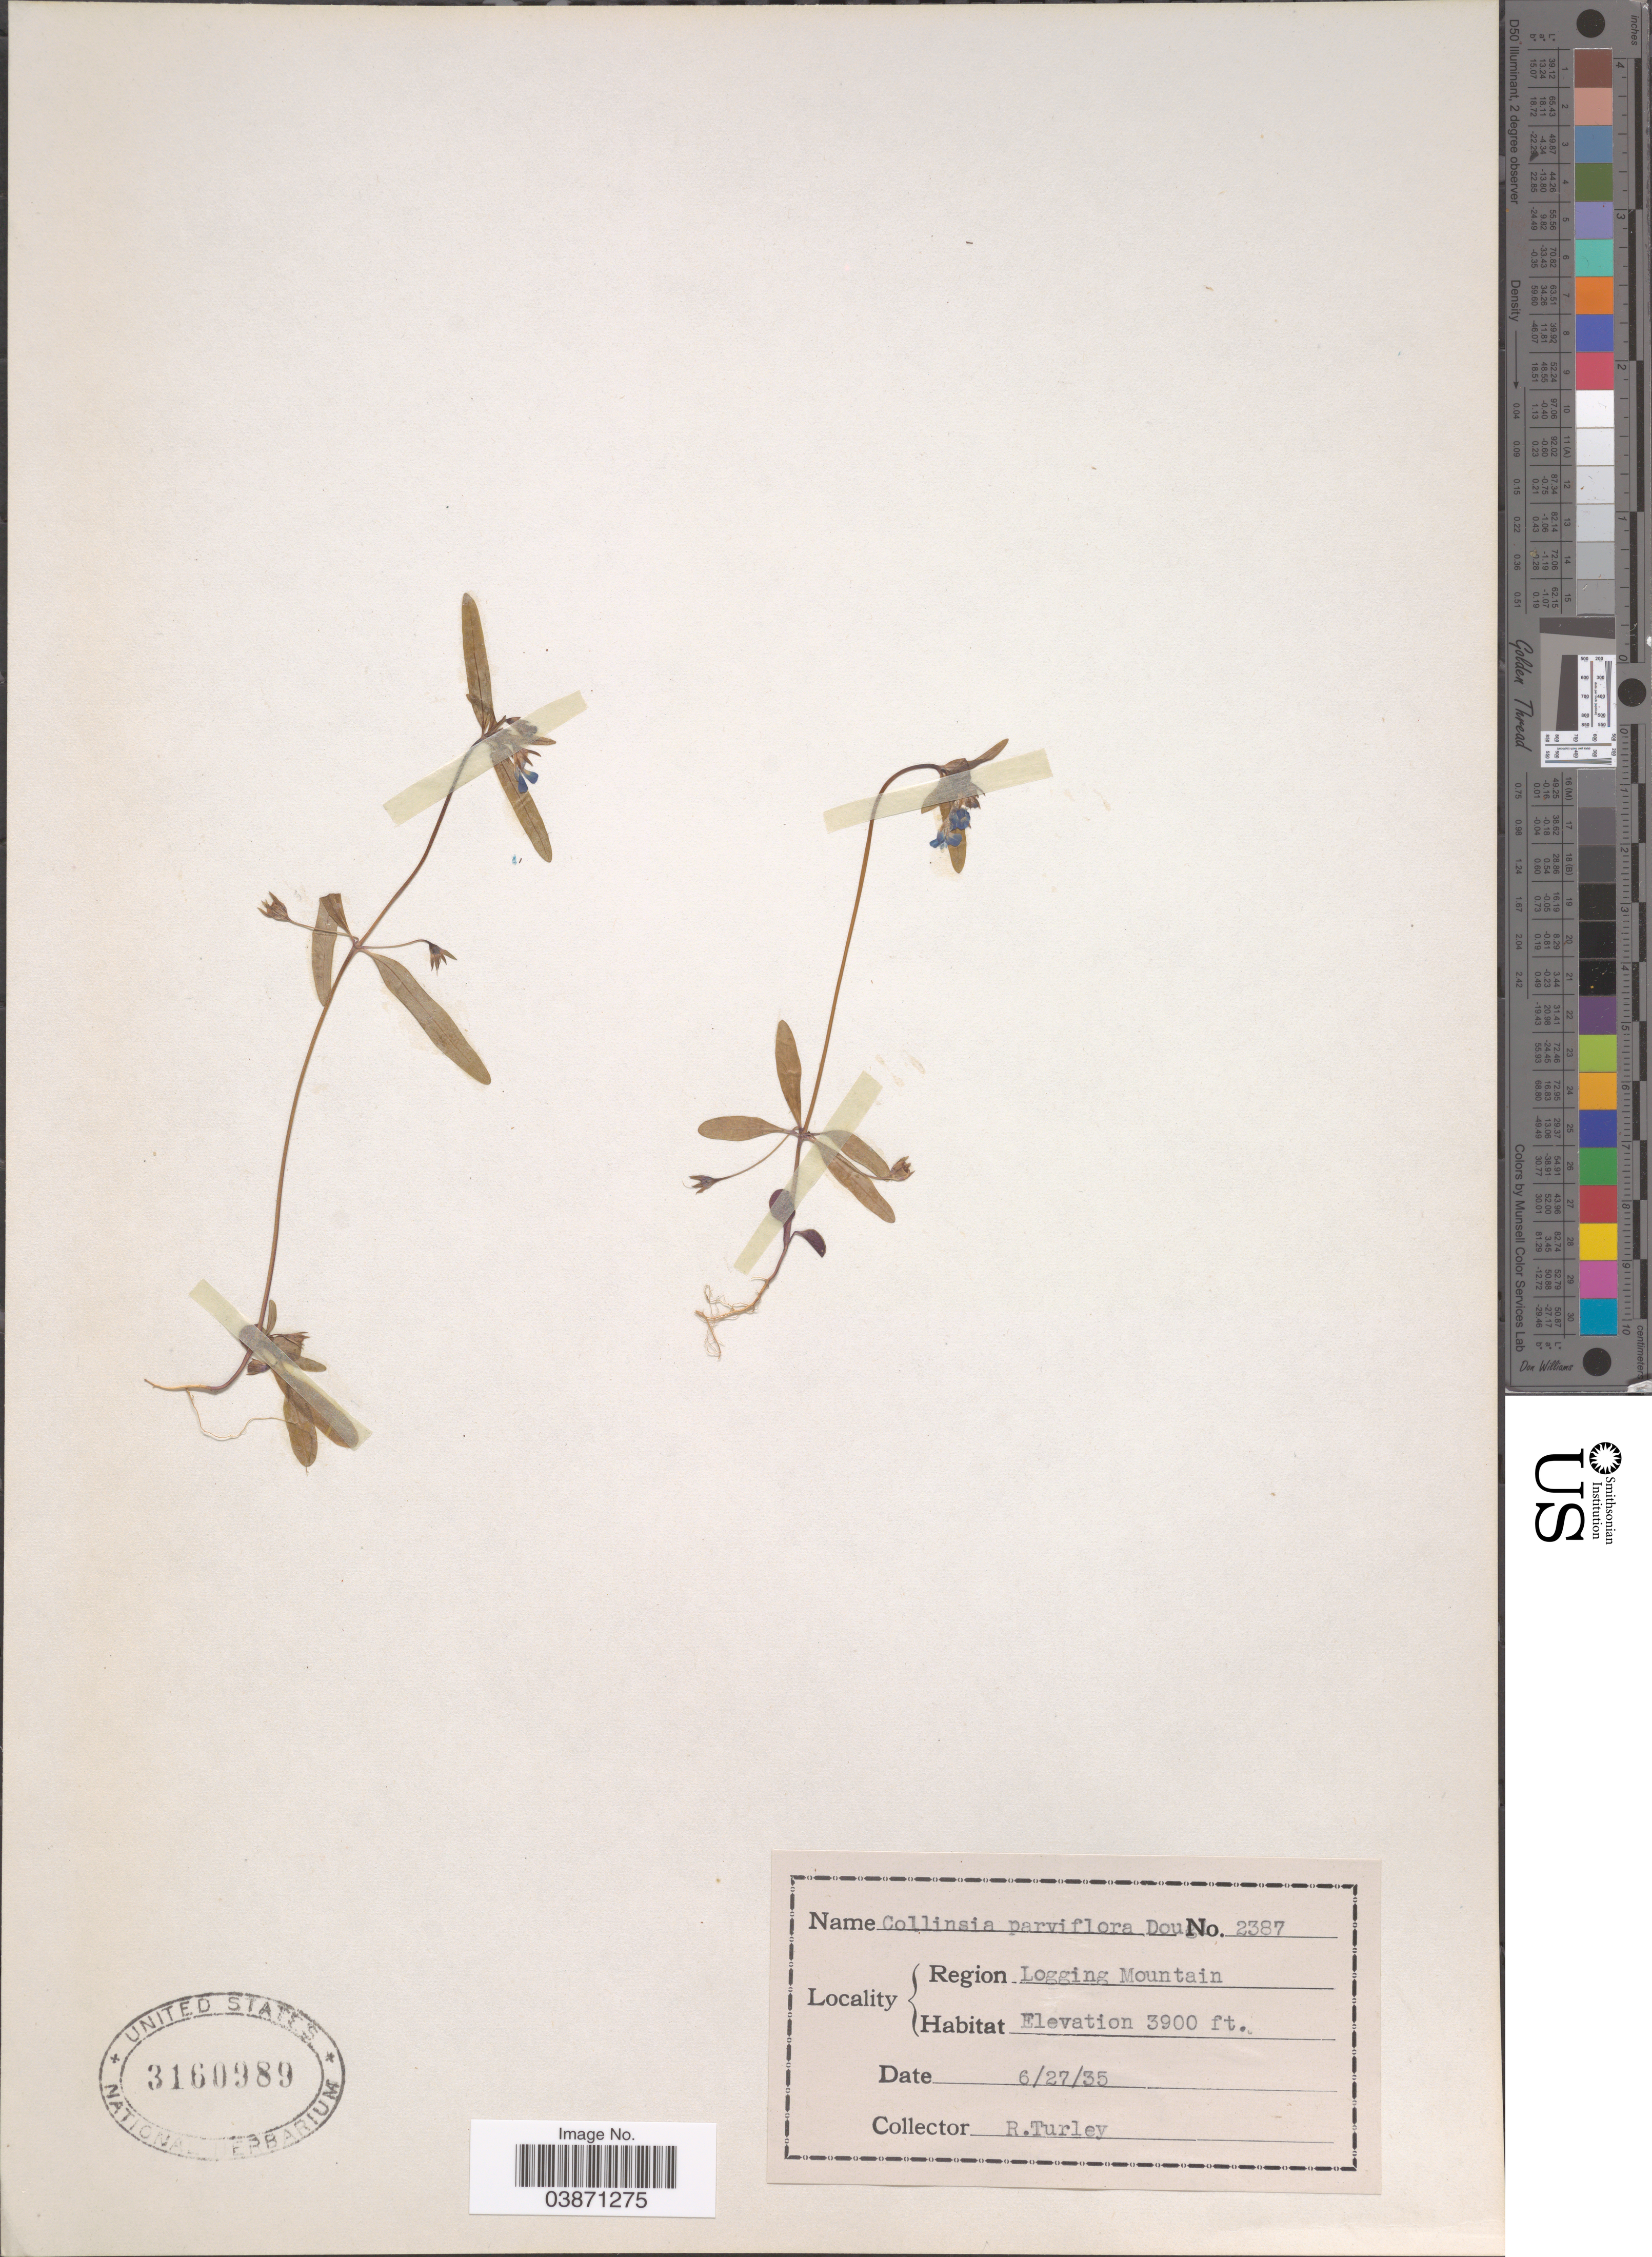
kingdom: Plantae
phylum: Tracheophyta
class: Magnoliopsida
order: Lamiales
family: Plantaginaceae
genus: Collinsia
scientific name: Collinsia parviflora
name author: Douglas ex Lindl.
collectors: R. Turley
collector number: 2387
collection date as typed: Transcribed d/m/y: 27/6/35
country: United States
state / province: Montana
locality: Region. Logging Mountain.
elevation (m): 1189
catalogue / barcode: US 3160989